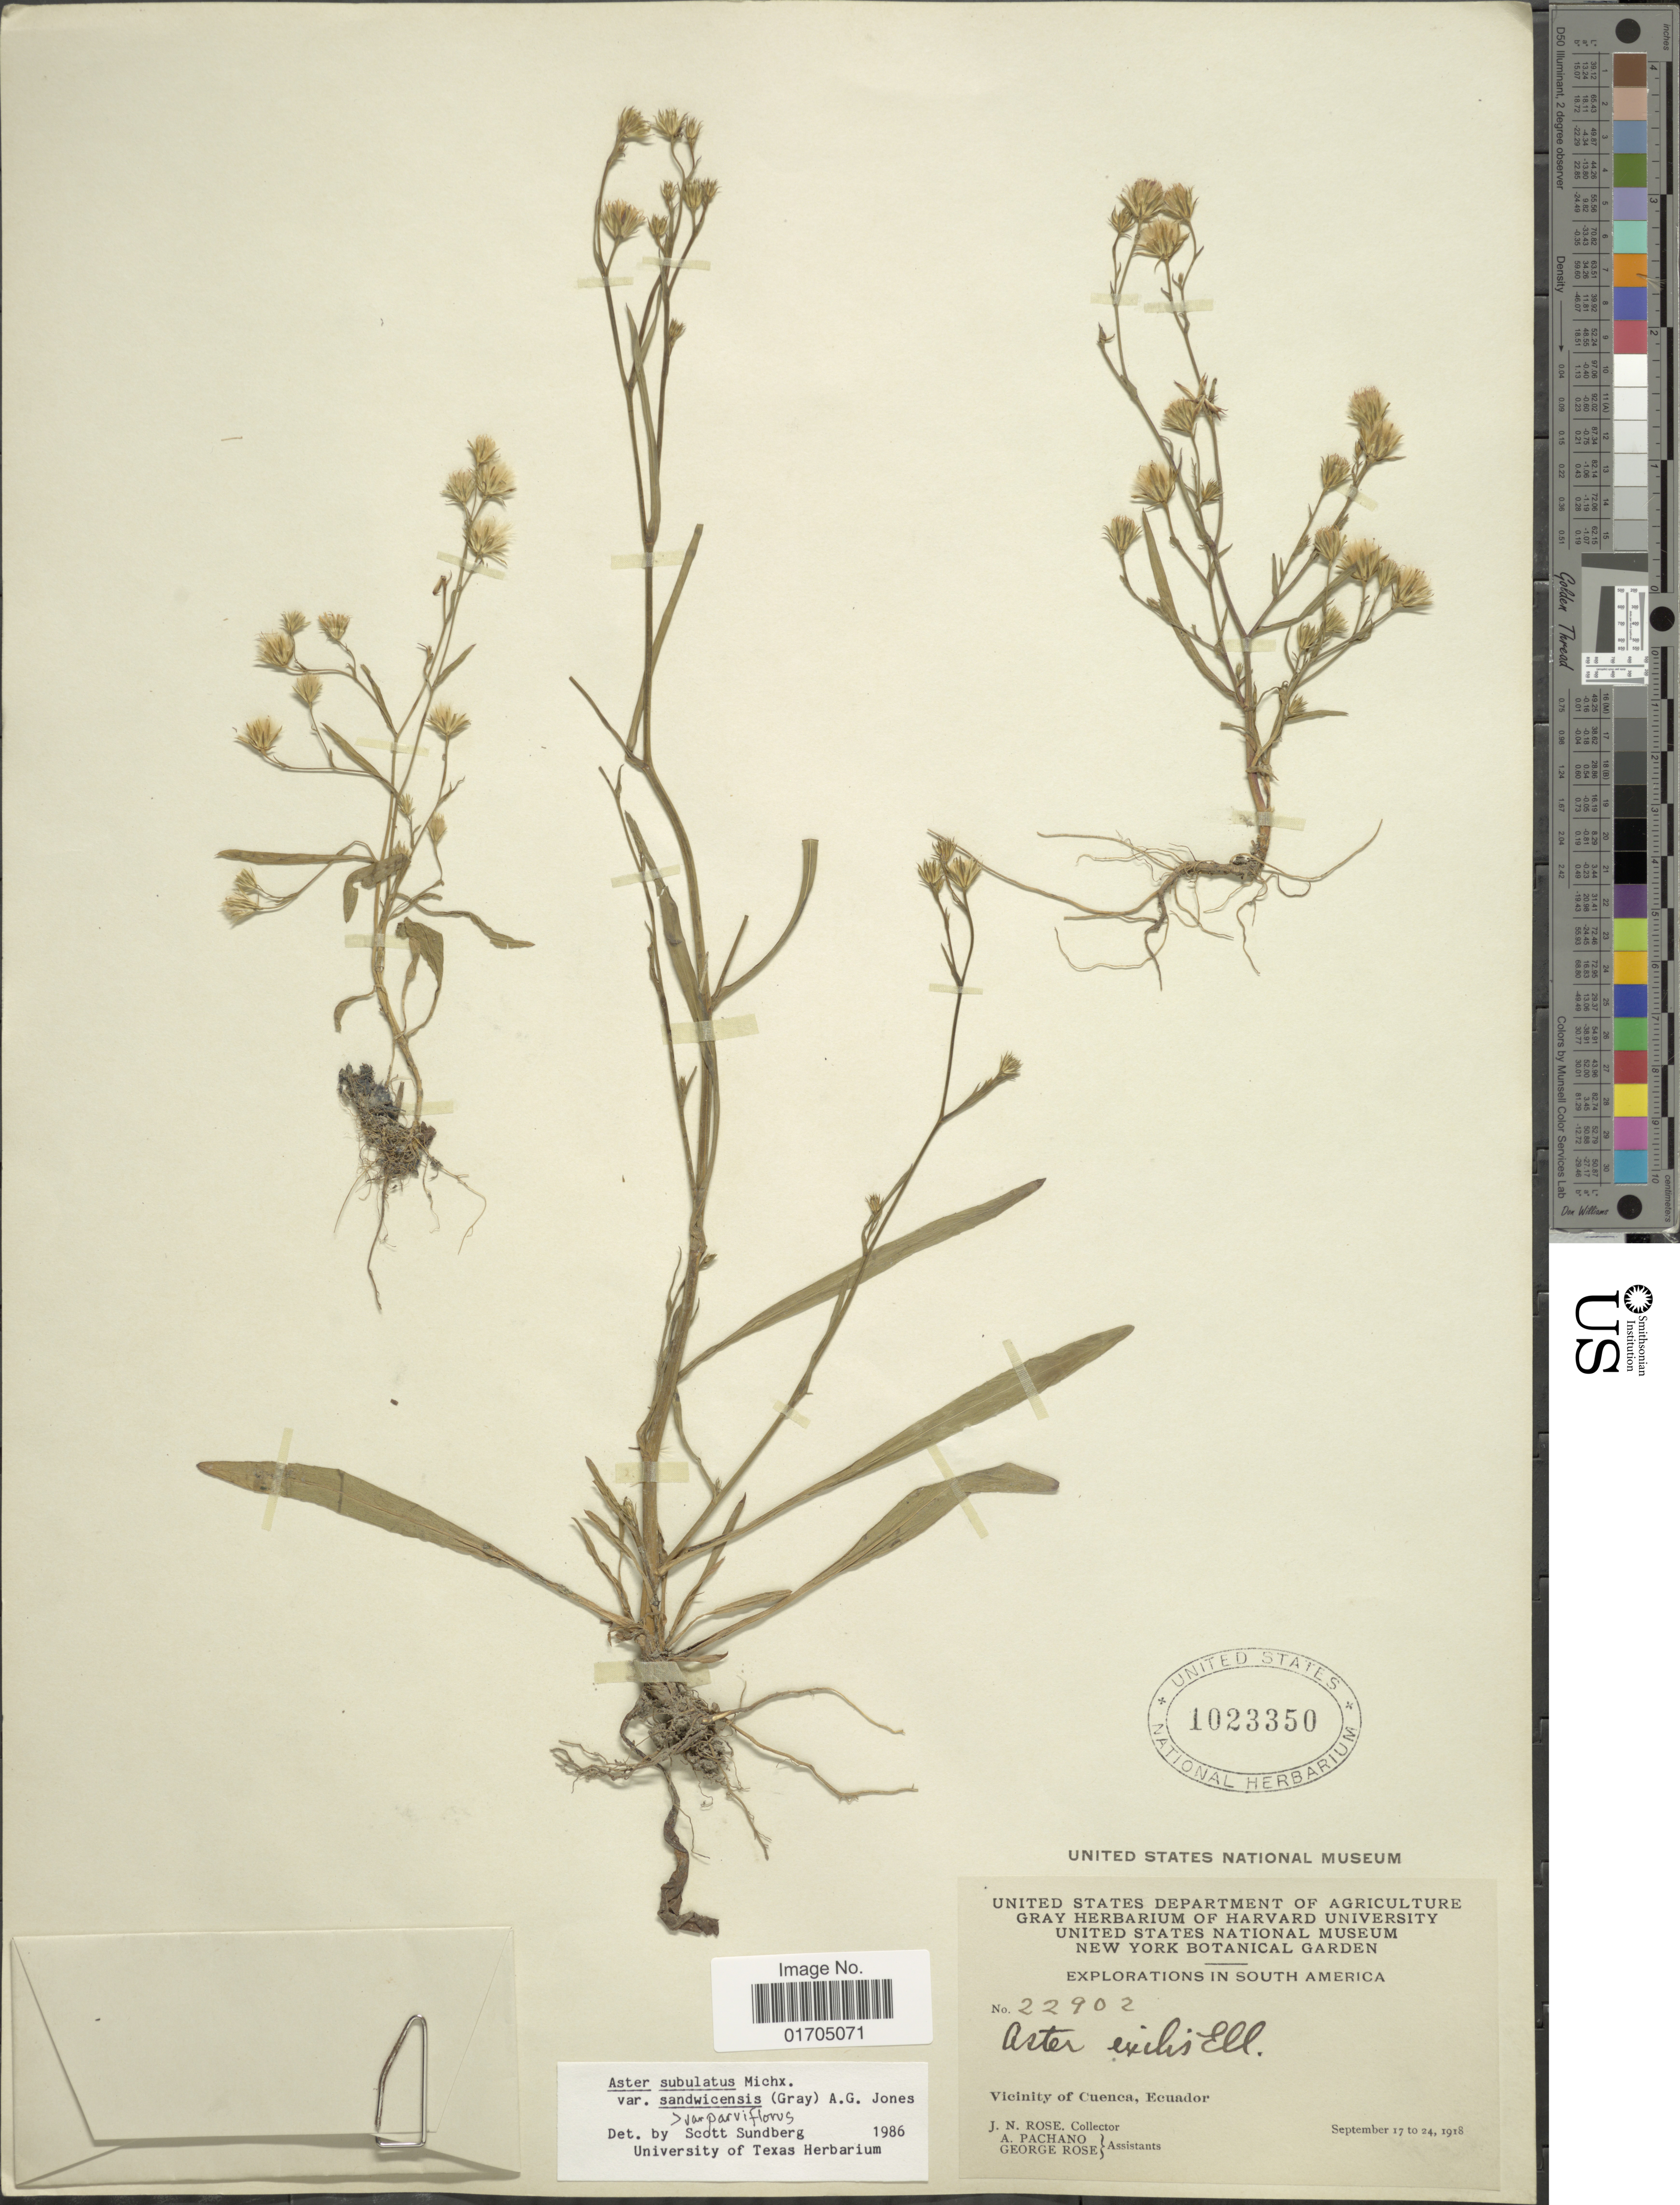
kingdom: Plantae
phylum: Tracheophyta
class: Magnoliopsida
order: Asterales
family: Asteraceae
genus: Symphyotrichum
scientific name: Symphyotrichum subulatum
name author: (Michx.) G.L. Nesom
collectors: J. N. Rose, A. Pachano & G. Rose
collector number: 22902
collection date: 1918-09-17/1918-09-24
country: Ecuador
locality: Vicinity of Cuenca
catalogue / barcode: US 1023350